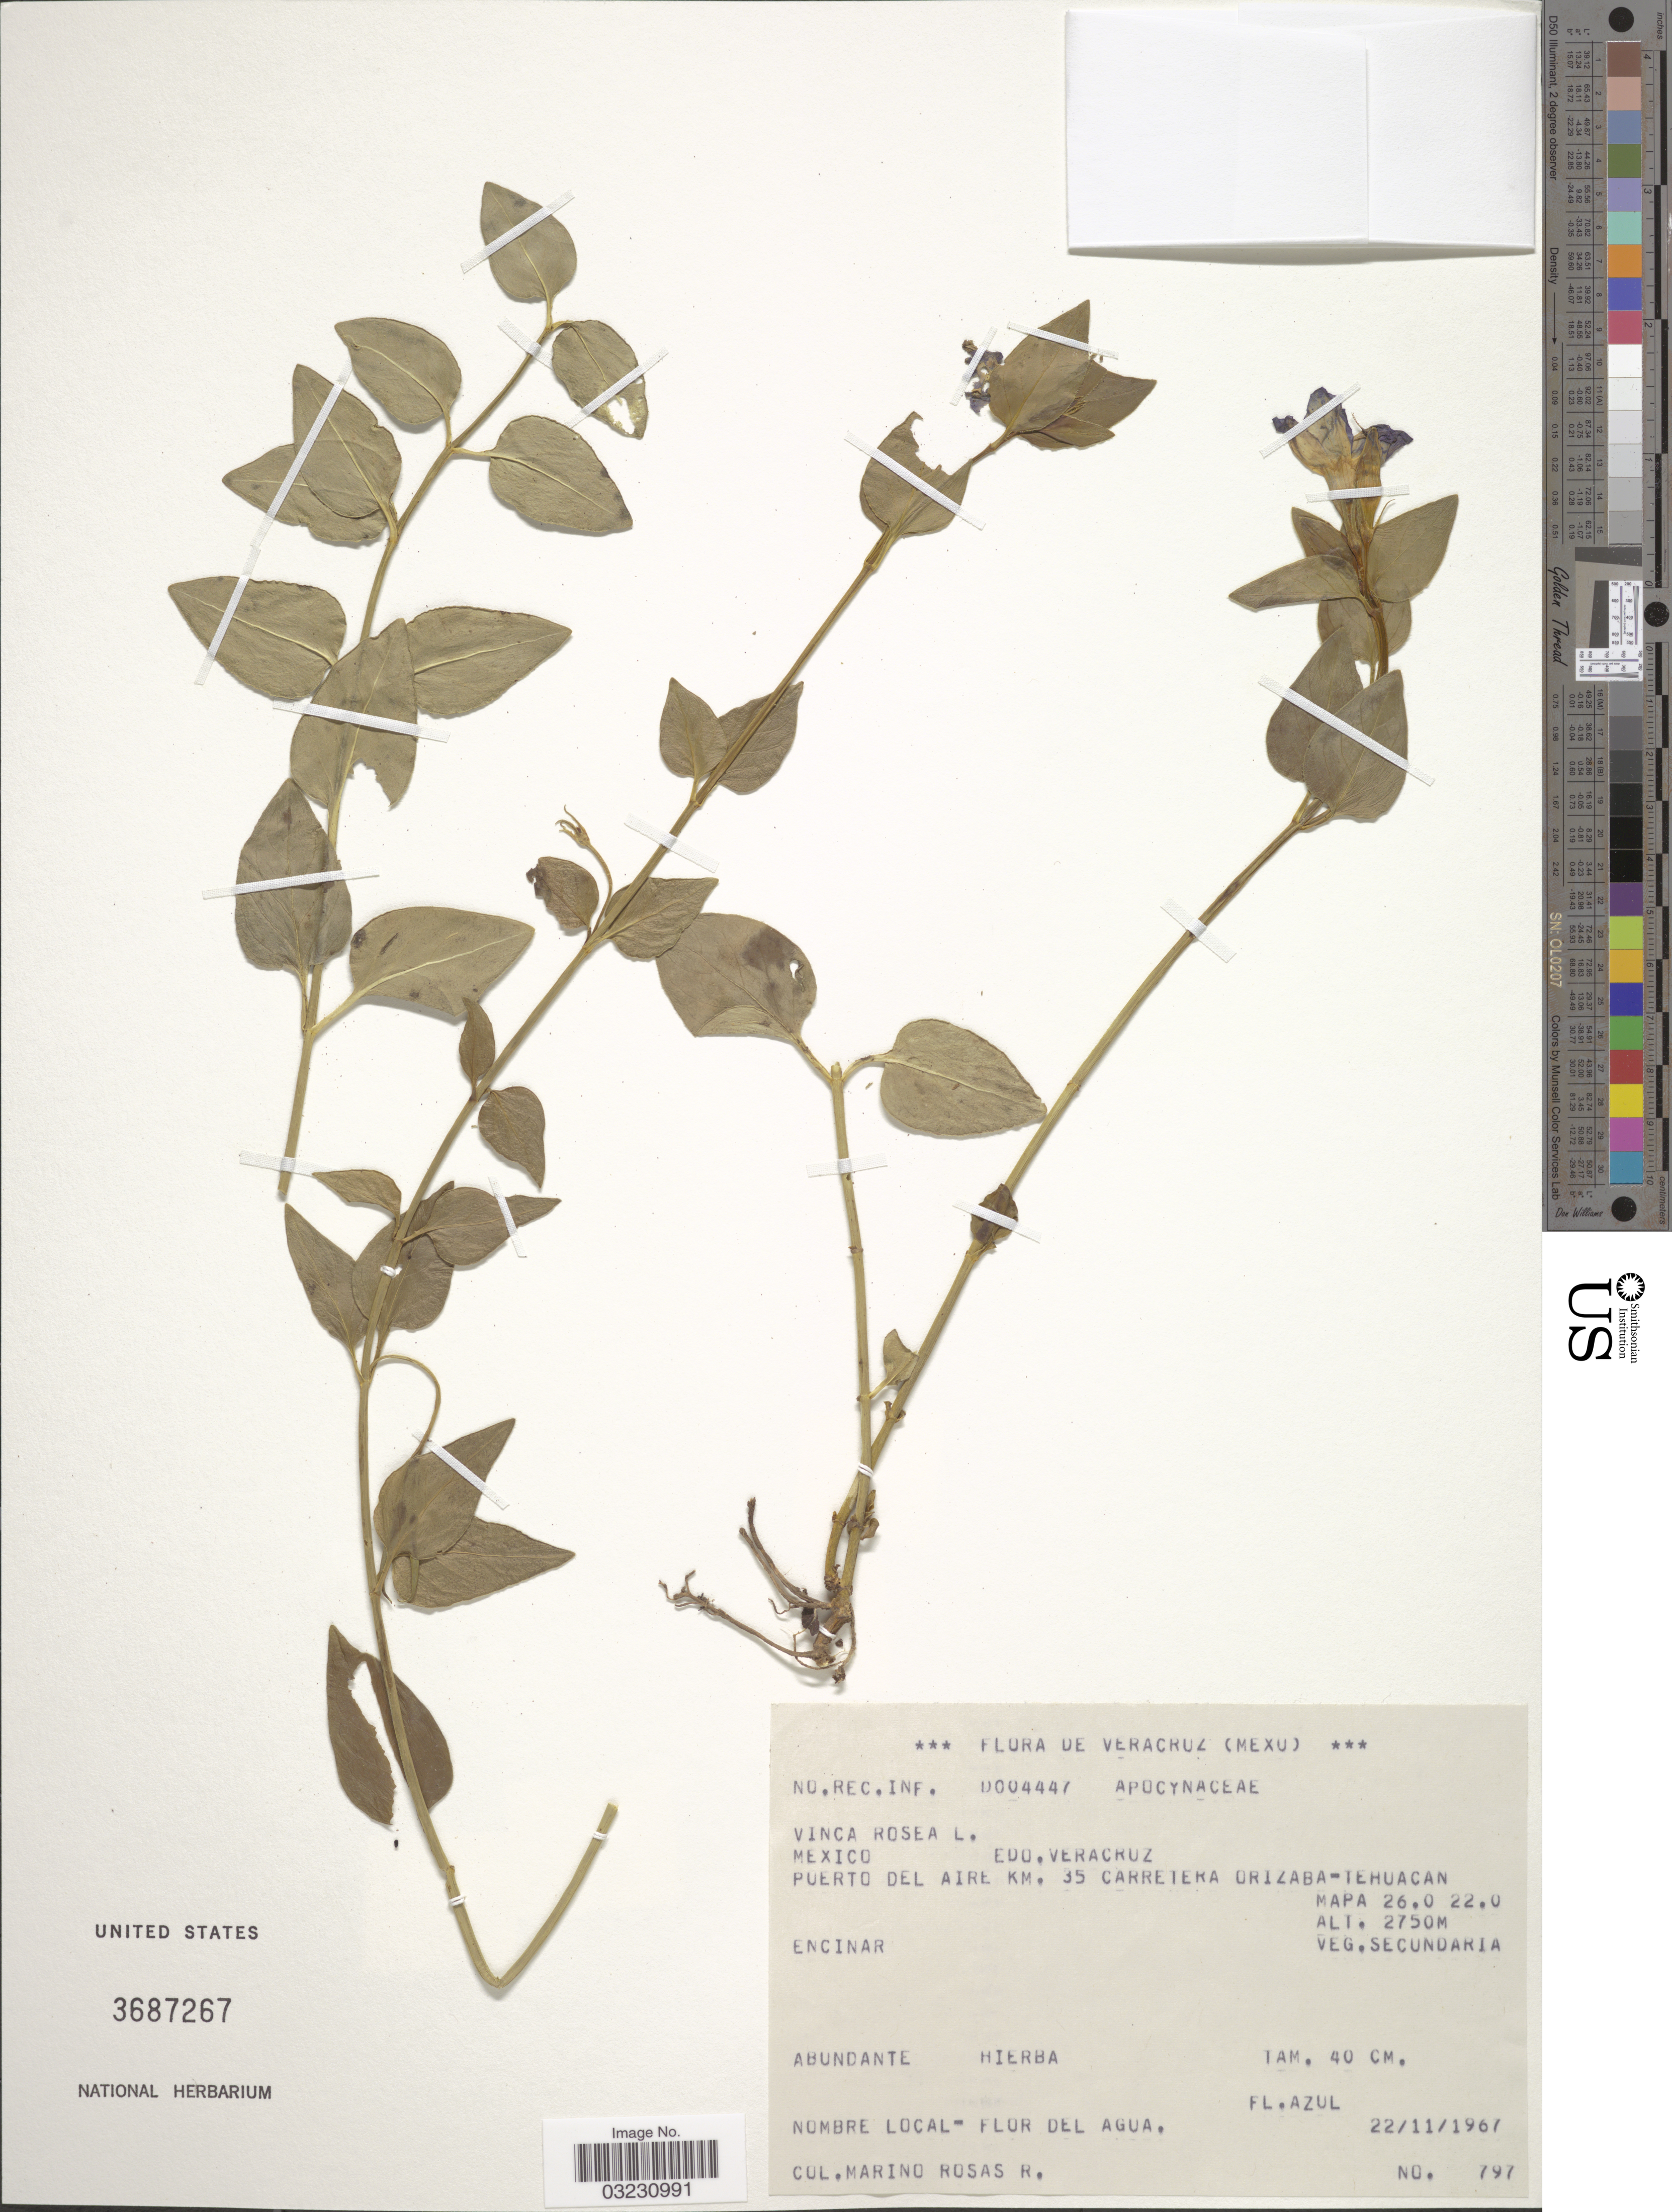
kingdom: Plantae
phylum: Tracheophyta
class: Magnoliopsida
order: Gentianales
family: Apocynaceae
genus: Vinca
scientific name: Vinca rosea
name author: L.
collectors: M. Rosas R.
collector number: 797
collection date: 1967-11-22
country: Mexico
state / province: Veracruz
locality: Veracruz. Puerto del Aire KM. 35 Carretera Orizaba-Tehuacan Mapa 26.0 22.0.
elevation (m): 2750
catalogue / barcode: US 3687267